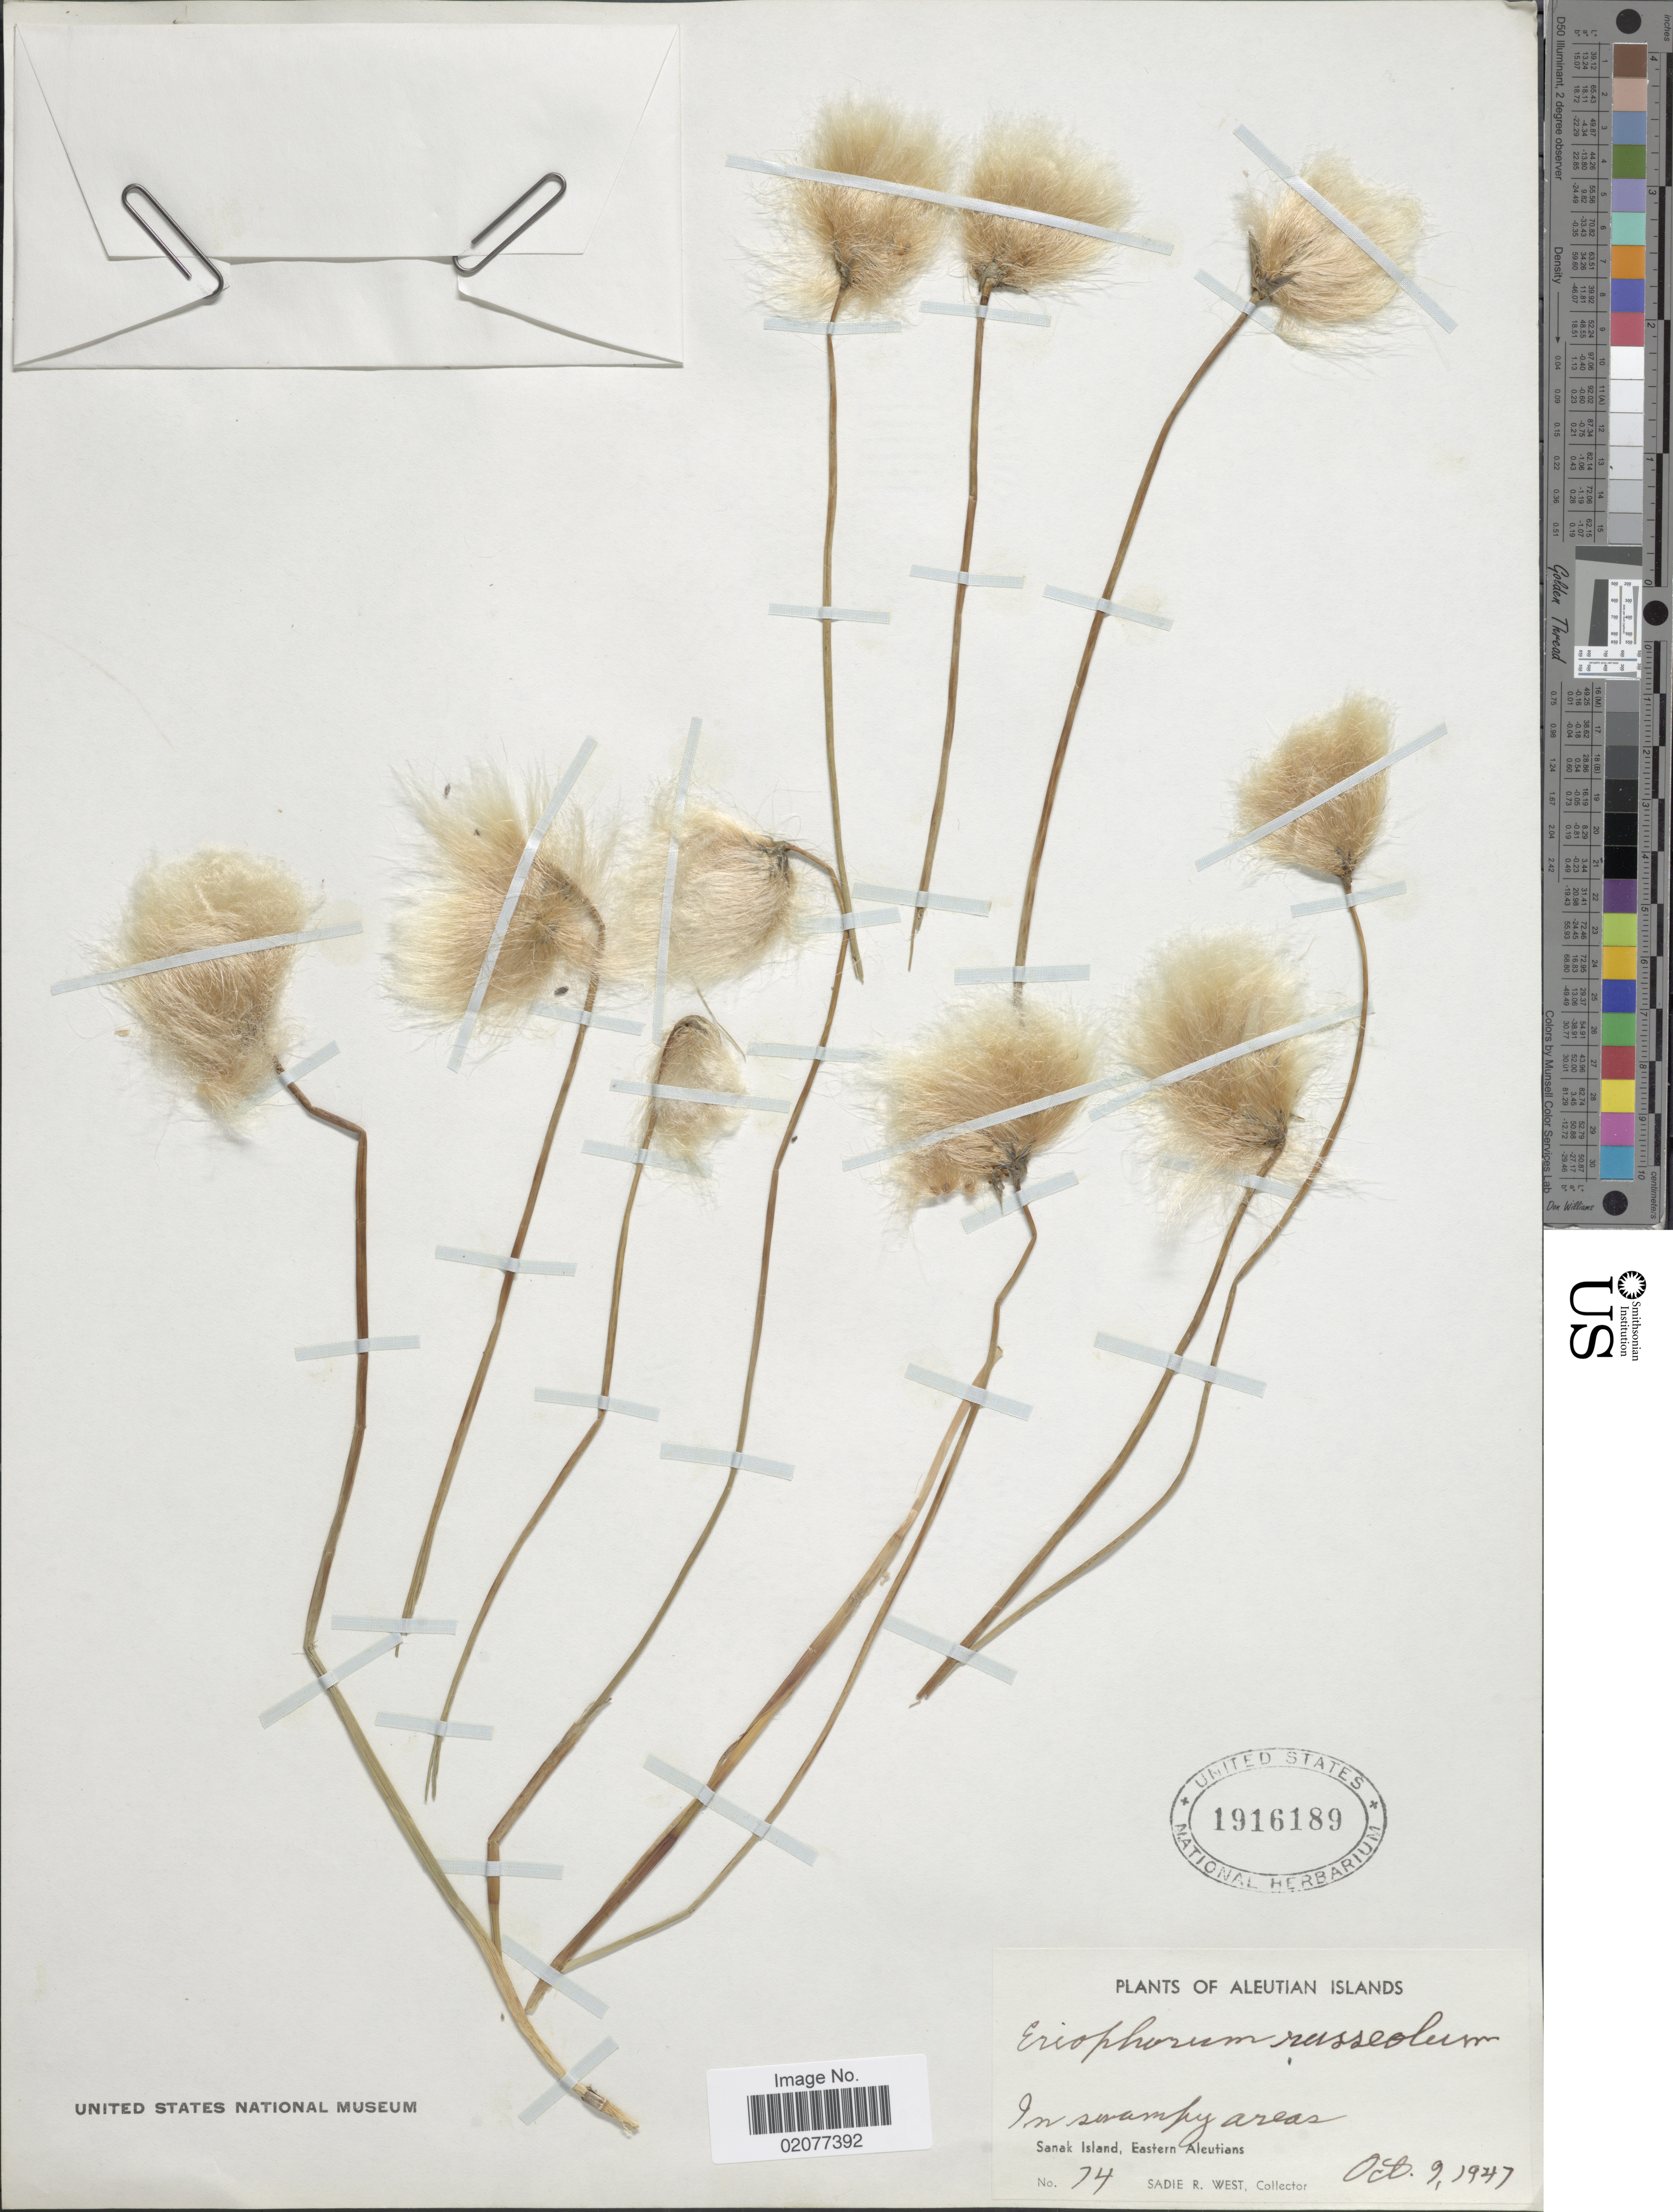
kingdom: Plantae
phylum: Tracheophyta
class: Liliopsida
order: Poales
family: Cyperaceae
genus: Eriophorum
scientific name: Eriophorum chamissonis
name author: C.A. Mey.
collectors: S. R. West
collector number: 74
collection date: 1947-10-09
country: United States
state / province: Alaska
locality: Aleutian Islands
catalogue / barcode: US 1916189